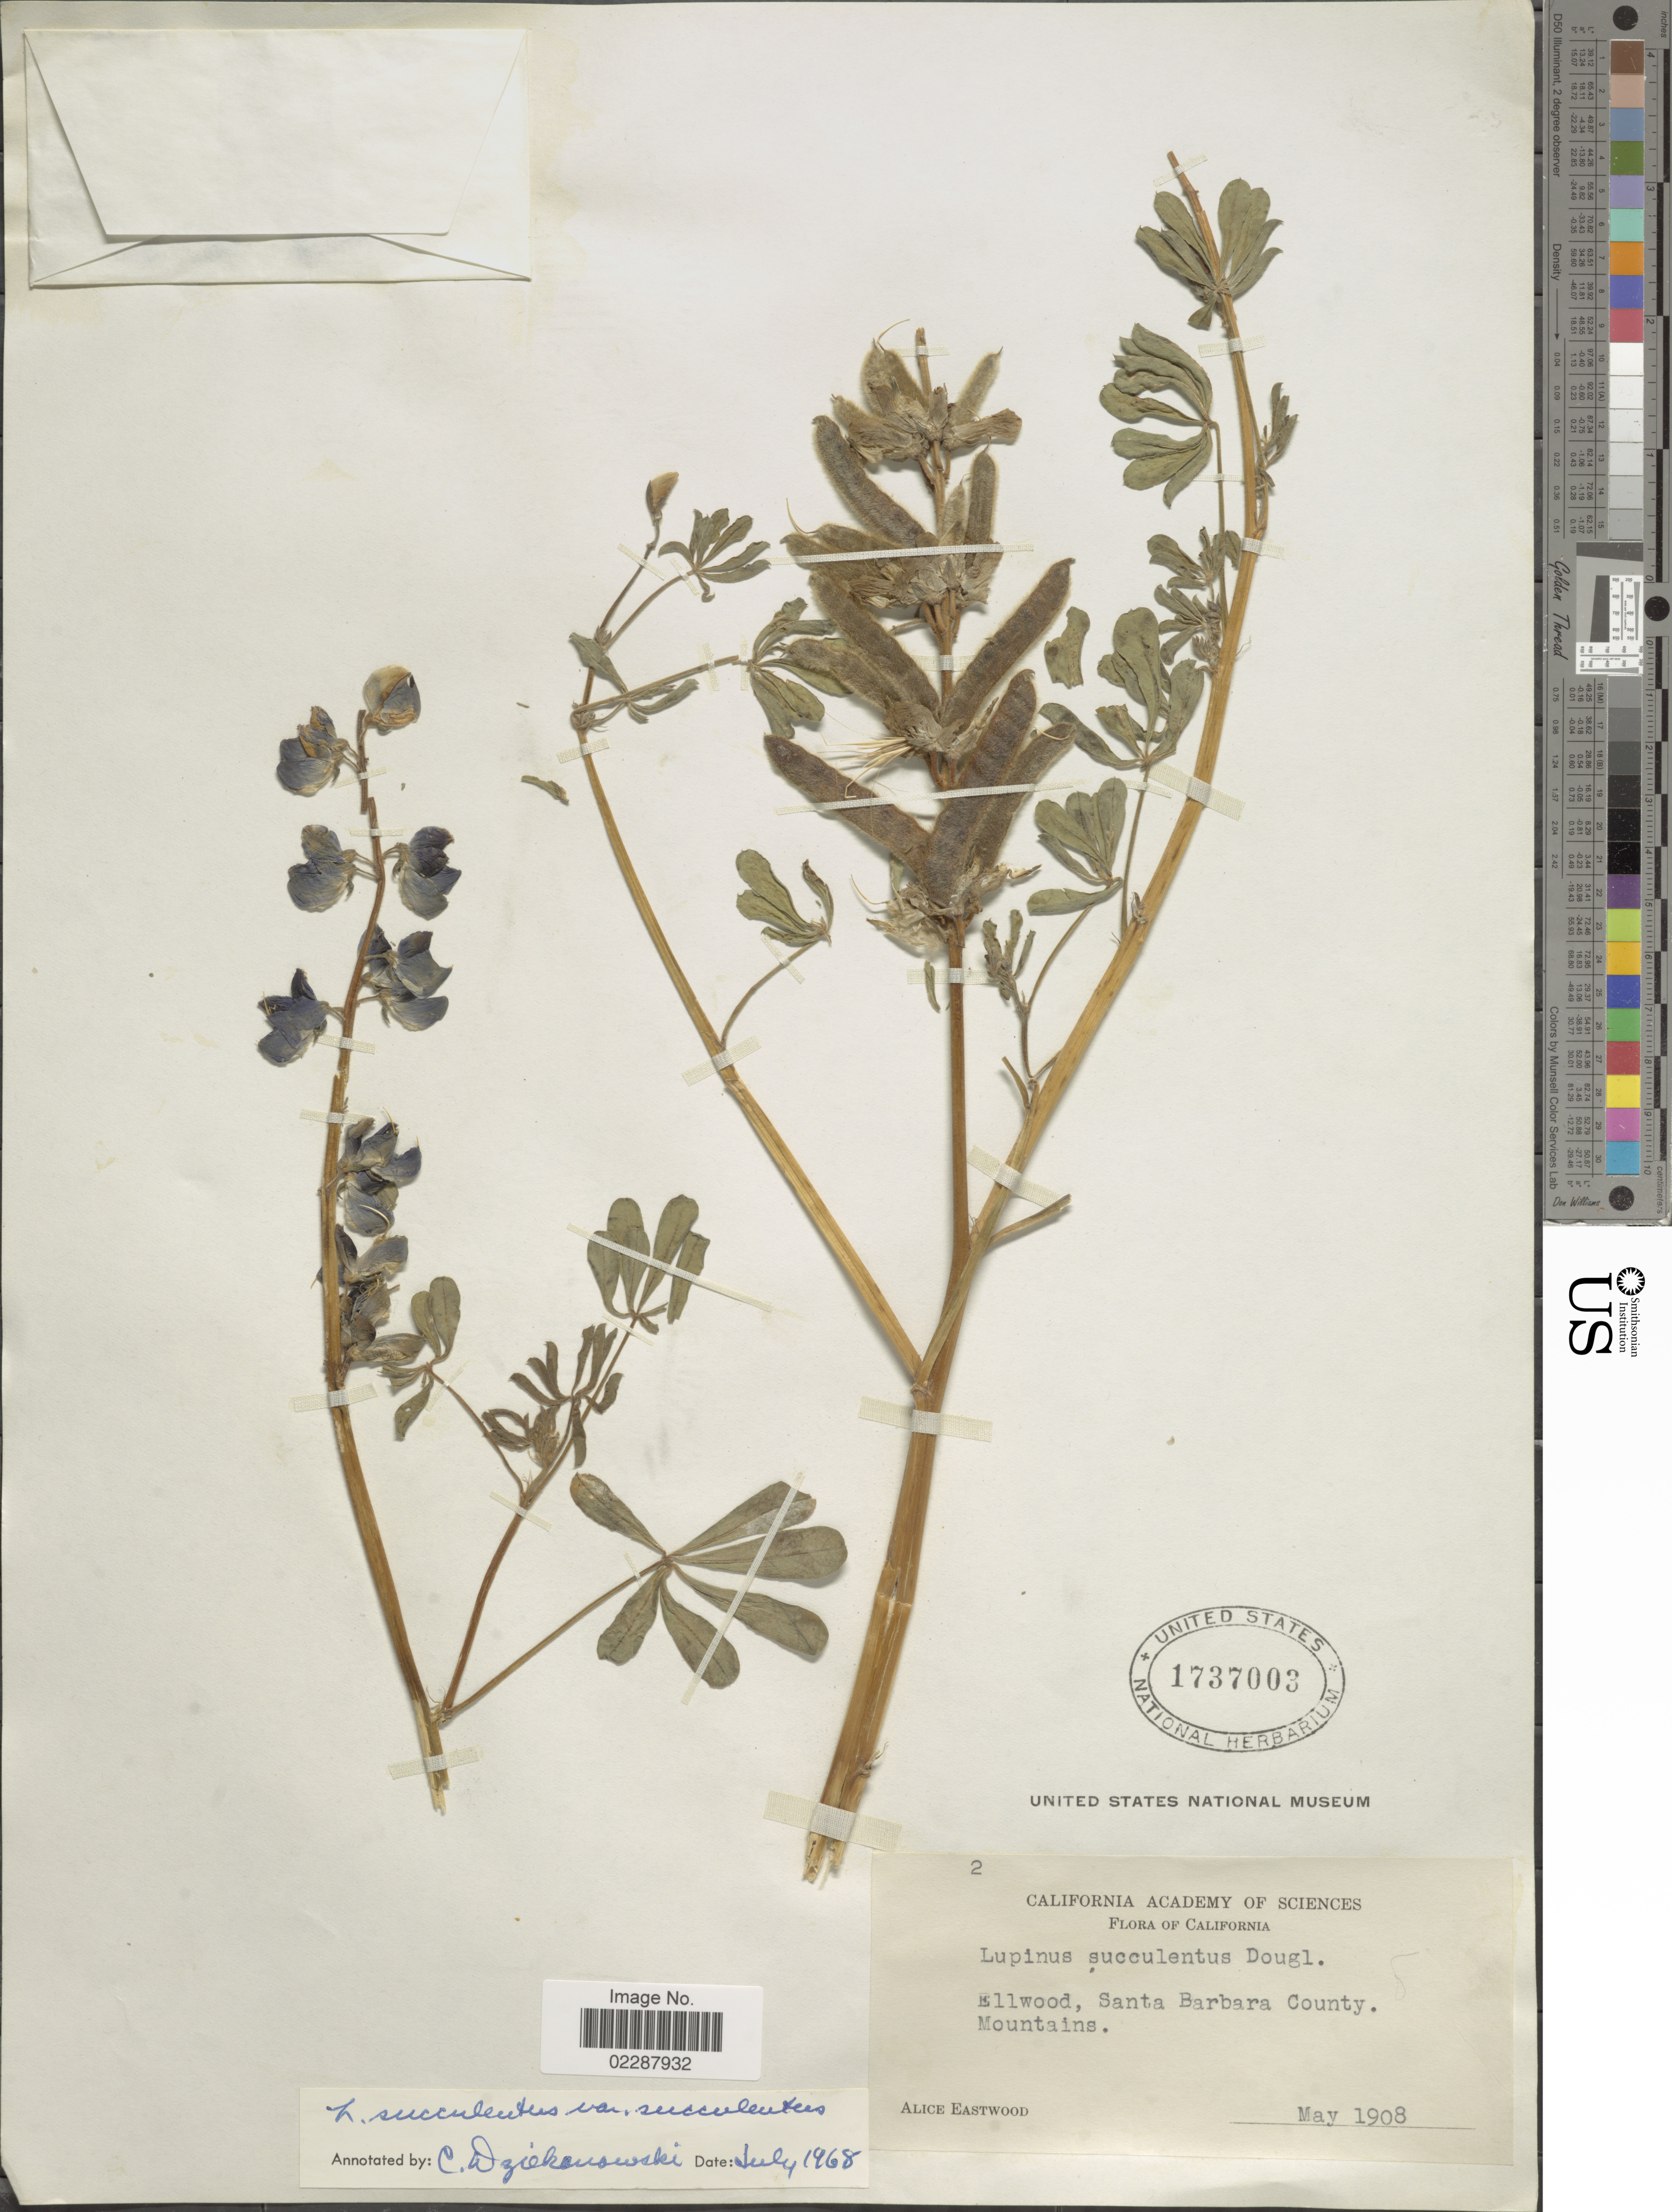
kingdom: Plantae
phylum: Tracheophyta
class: Magnoliopsida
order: Fabales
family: Fabaceae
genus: Lupinus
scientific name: Lupinus succulentus var. succulentus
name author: Douglas ex K. Koch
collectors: A. Eastwood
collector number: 2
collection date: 1908-05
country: United States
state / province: California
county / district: Santa Barbara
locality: Ellwood, Santa Barbara County, Mountains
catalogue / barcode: US 1737003